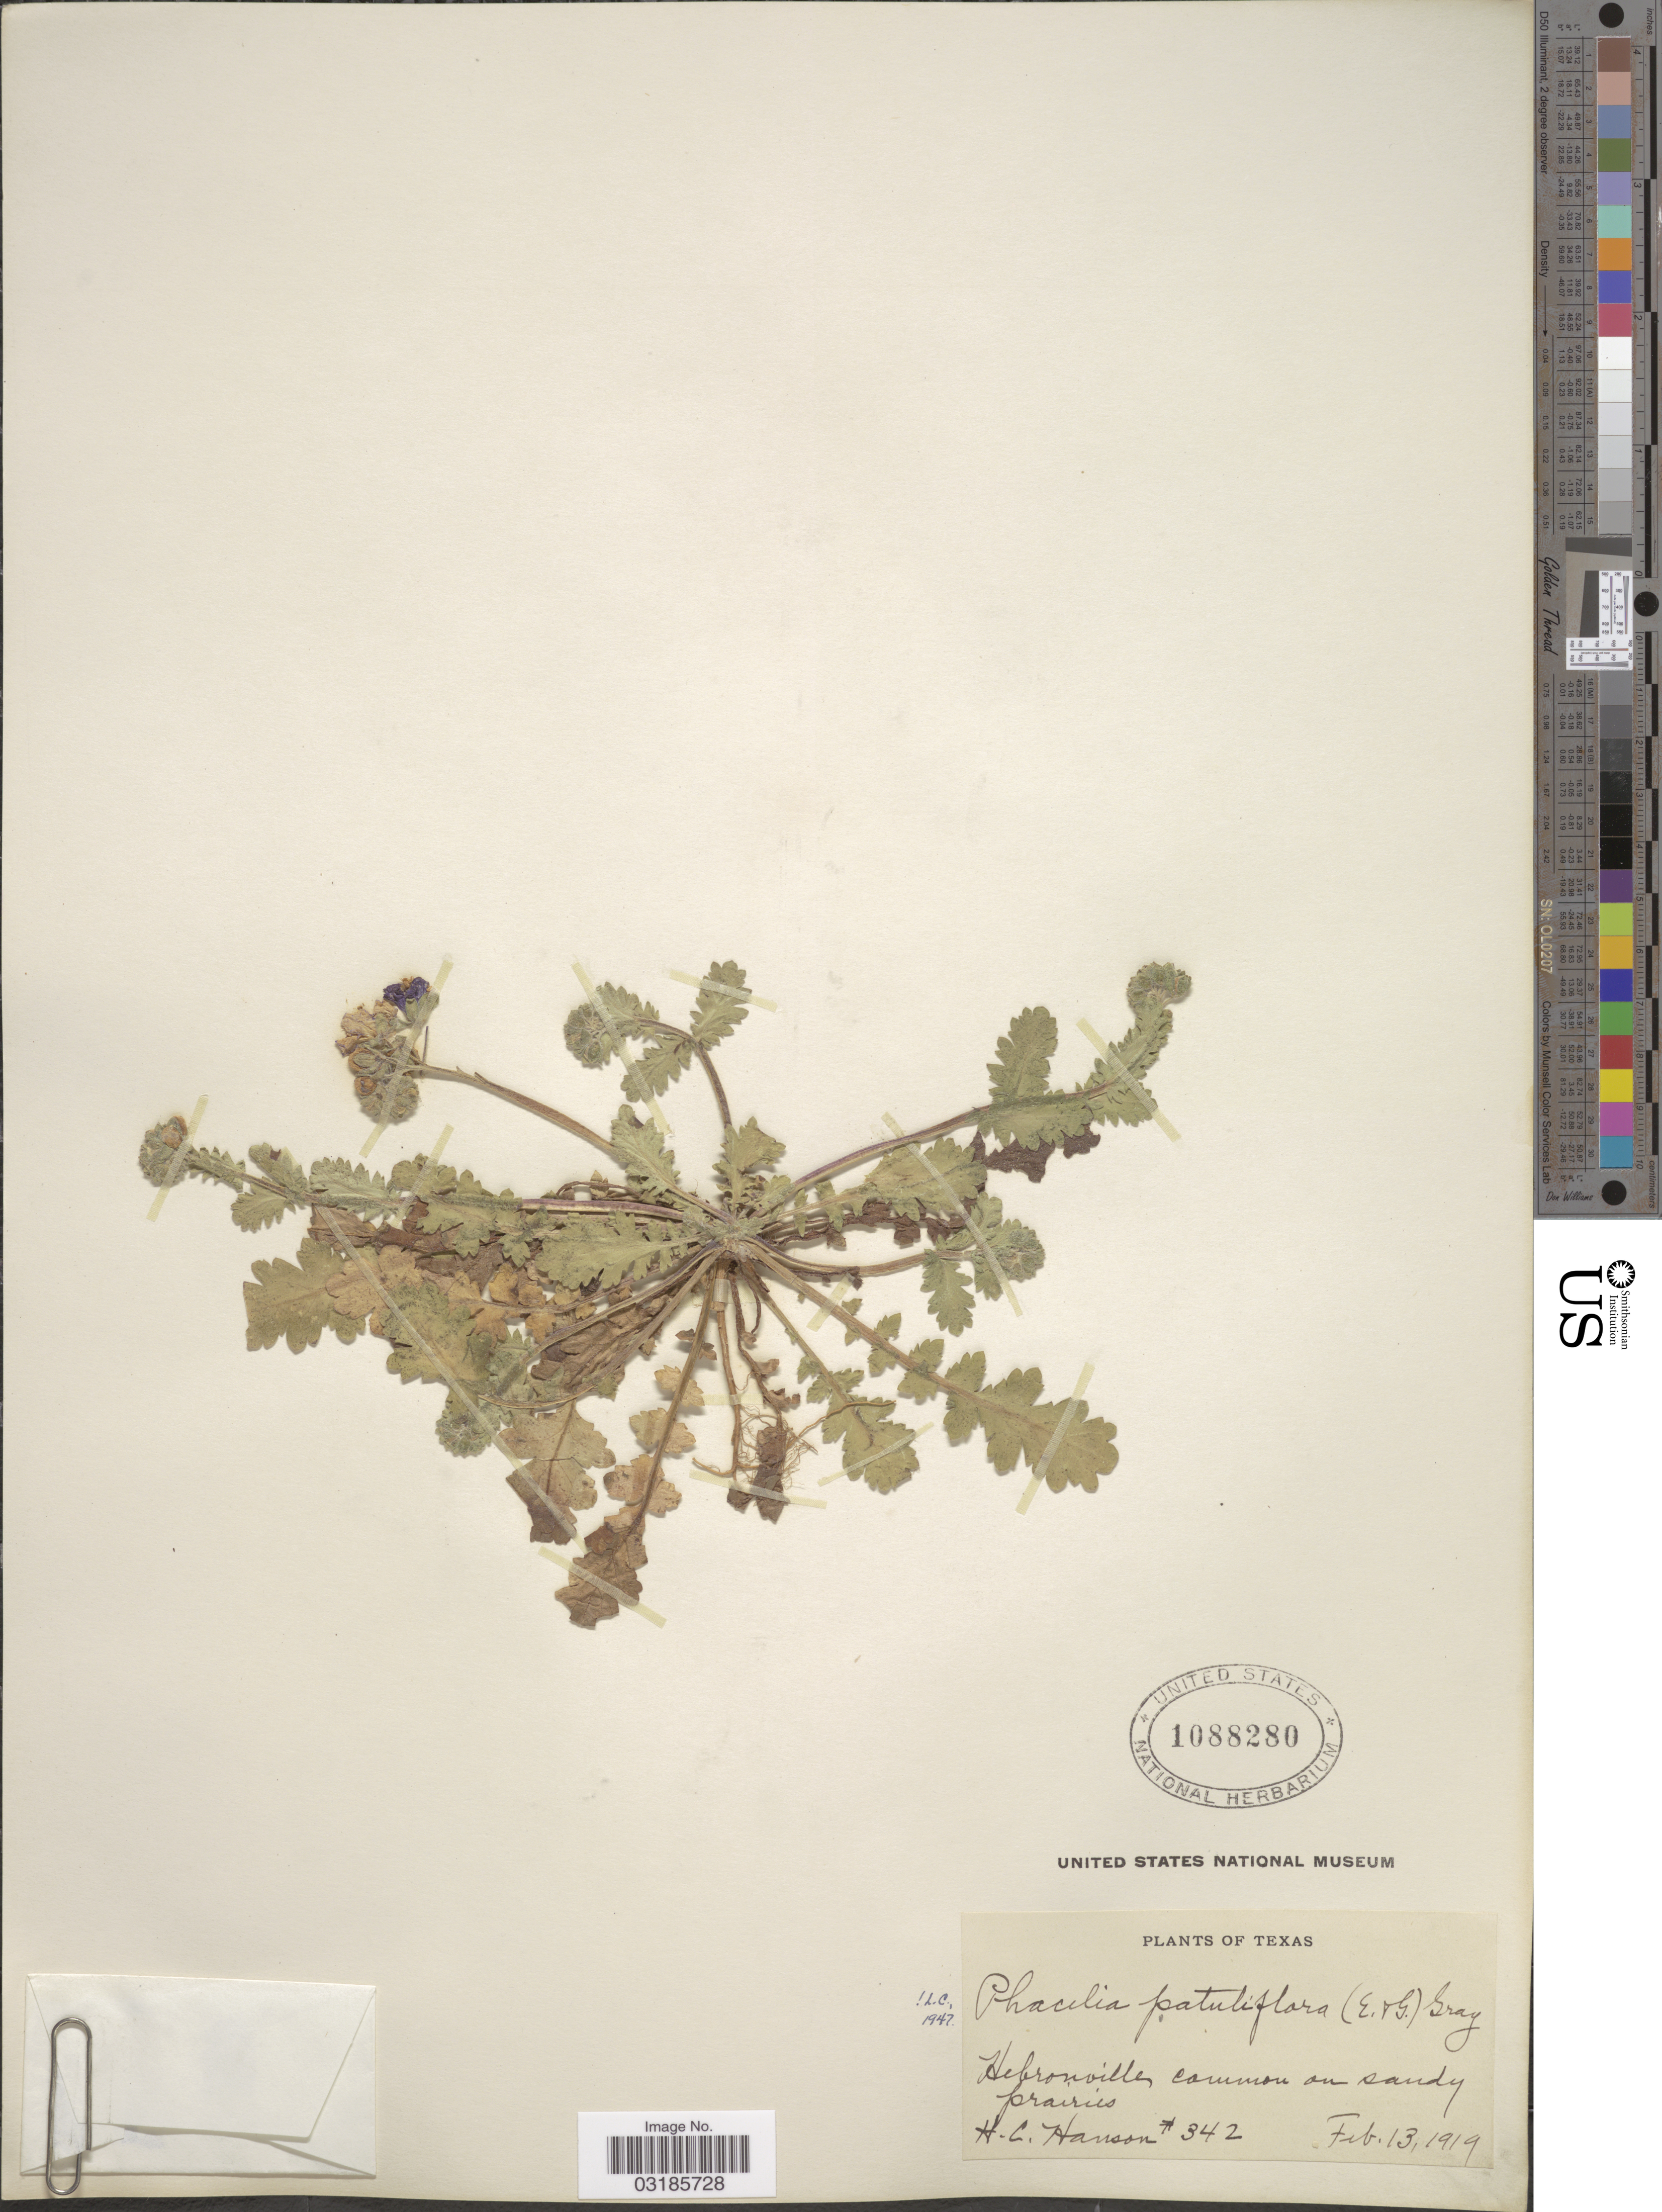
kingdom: Plantae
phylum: Tracheophyta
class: Magnoliopsida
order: Boraginales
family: Hydrophyllaceae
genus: Phacelia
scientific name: Phacelia patuliflora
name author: (Engelm. & A. Gray) A. Gray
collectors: H. Hanson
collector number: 342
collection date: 1919-02-13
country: United States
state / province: Texas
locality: Hebronville.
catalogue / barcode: US 1088280